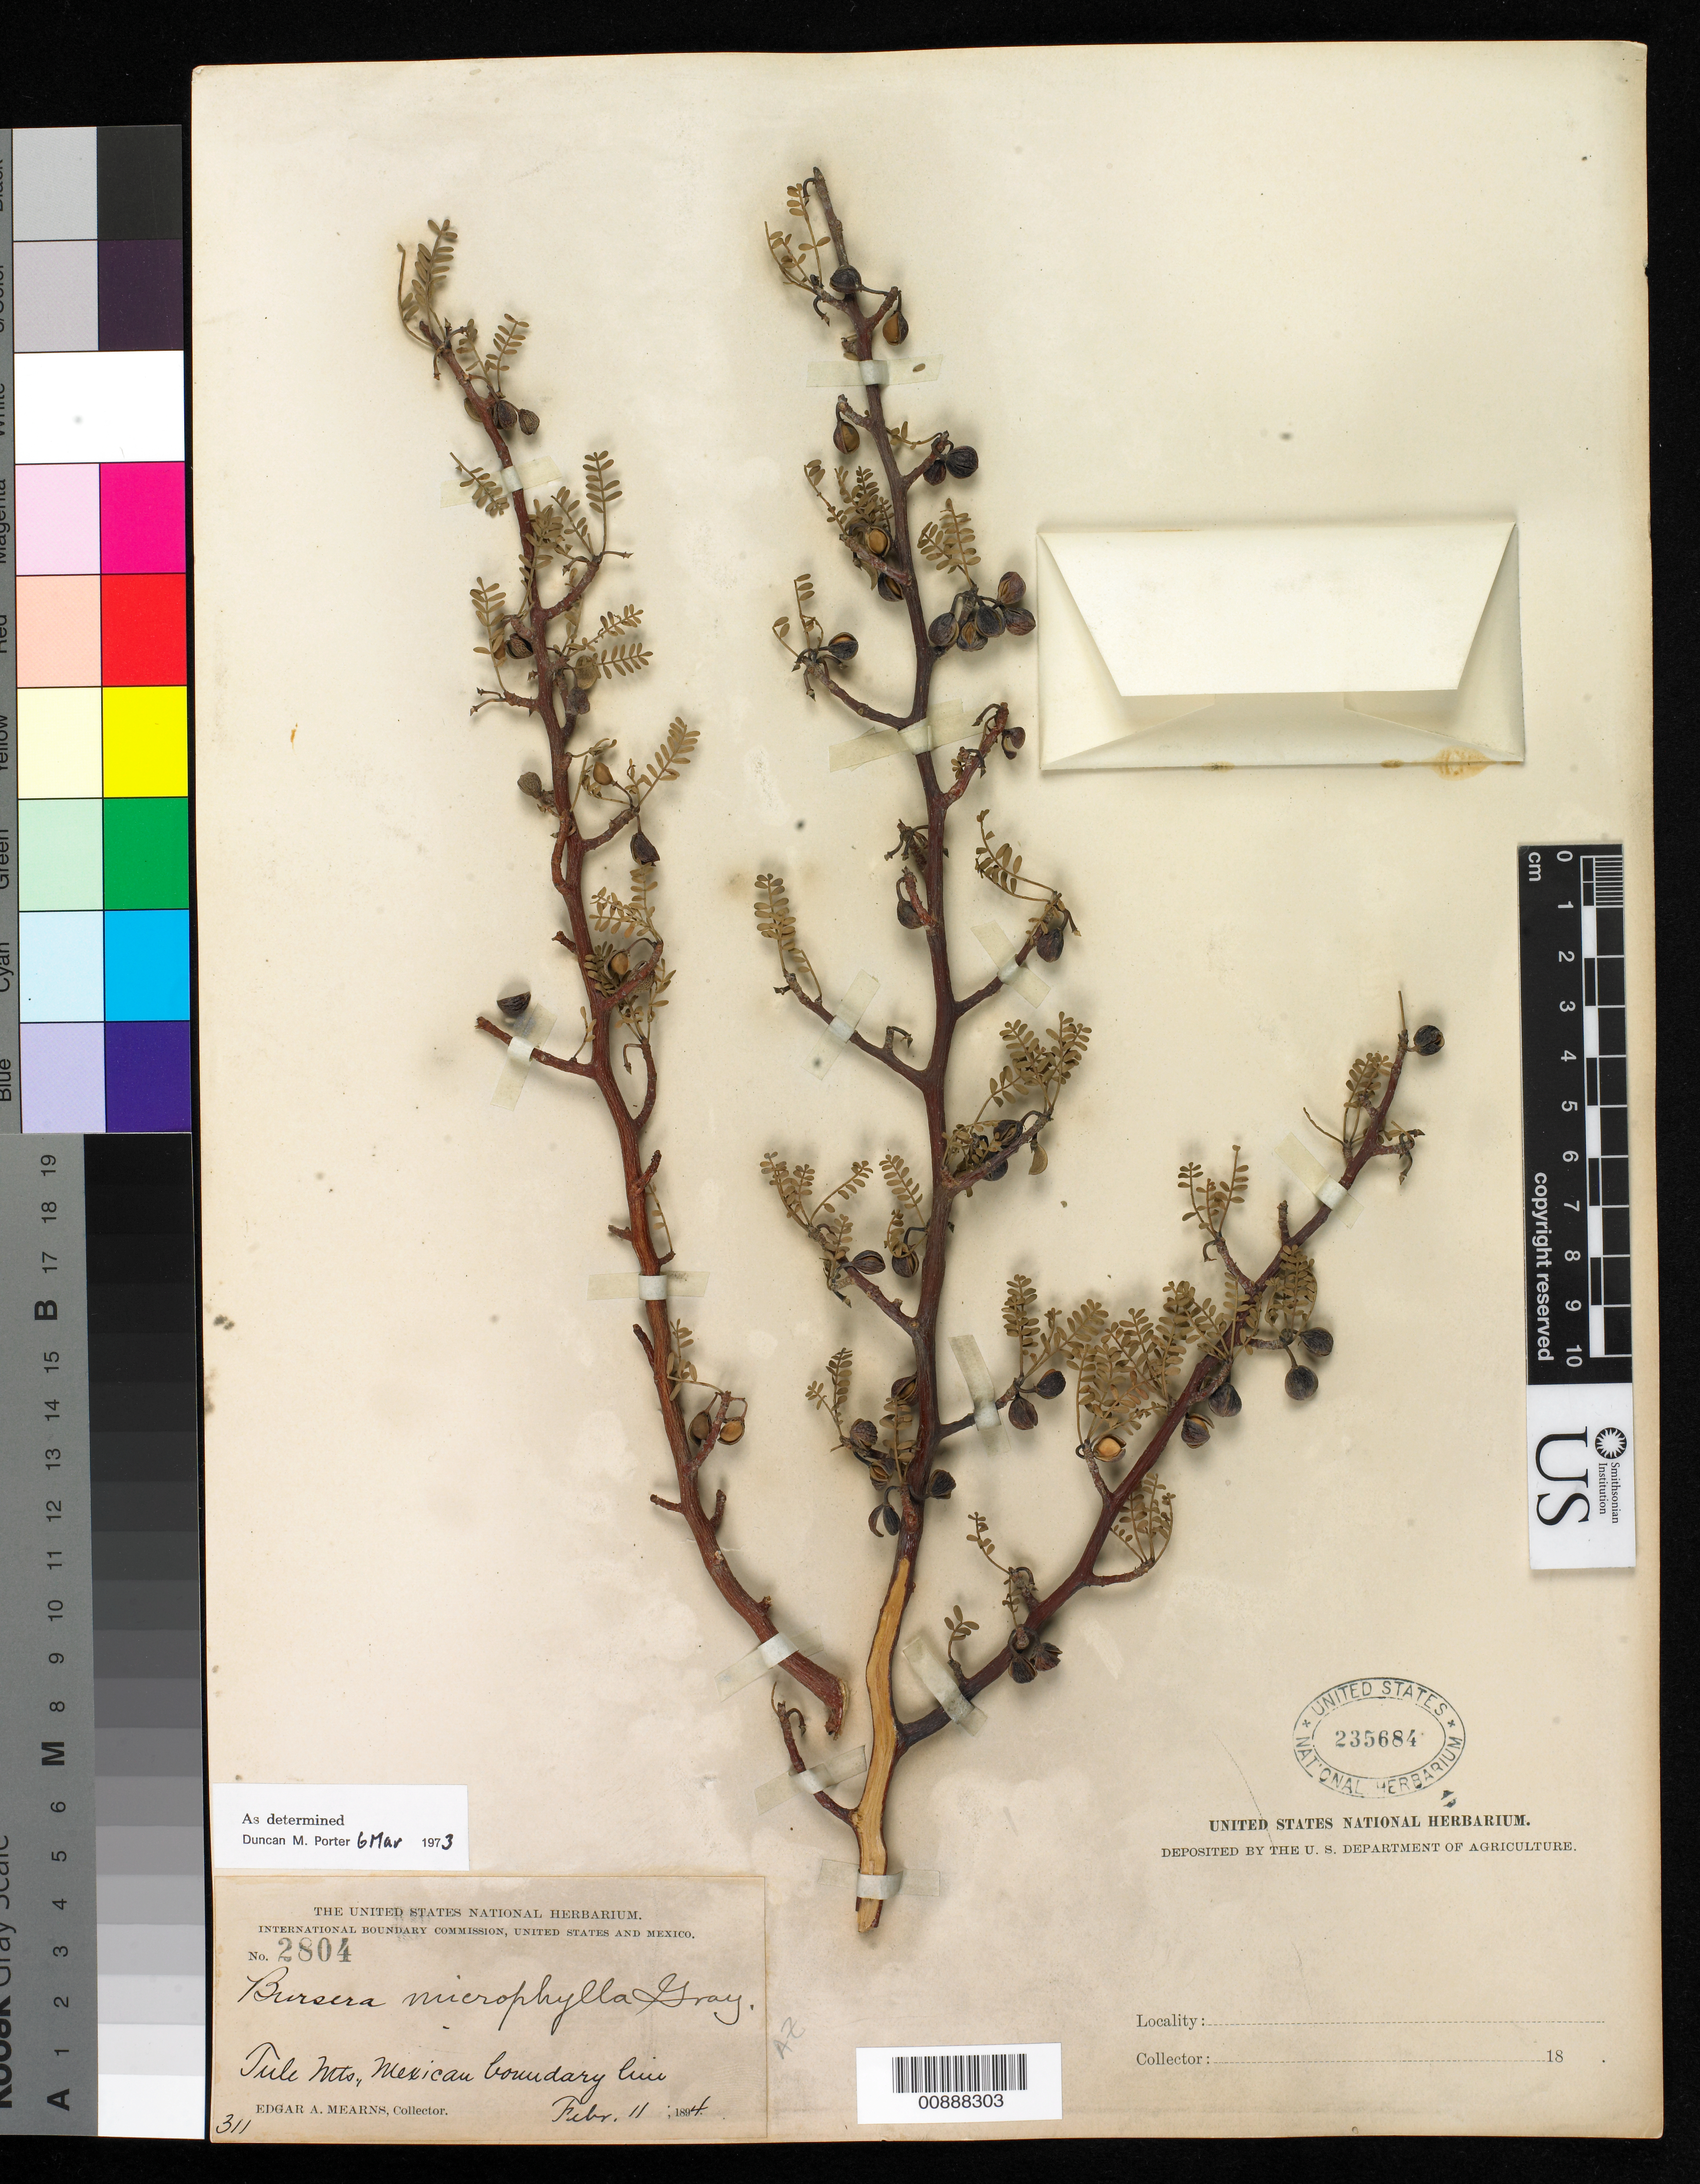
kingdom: Plantae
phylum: Tracheophyta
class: Magnoliopsida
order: Sapindales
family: Burseraceae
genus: Bursera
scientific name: Bursera microphylla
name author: A. Gray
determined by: Porter, D. M.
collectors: E. A. Mearns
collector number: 2804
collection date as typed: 11 Feb 1894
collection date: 1894-02-11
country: United States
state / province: Arizona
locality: Tule Mts., Mexican Boundary Line.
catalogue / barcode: US 235684